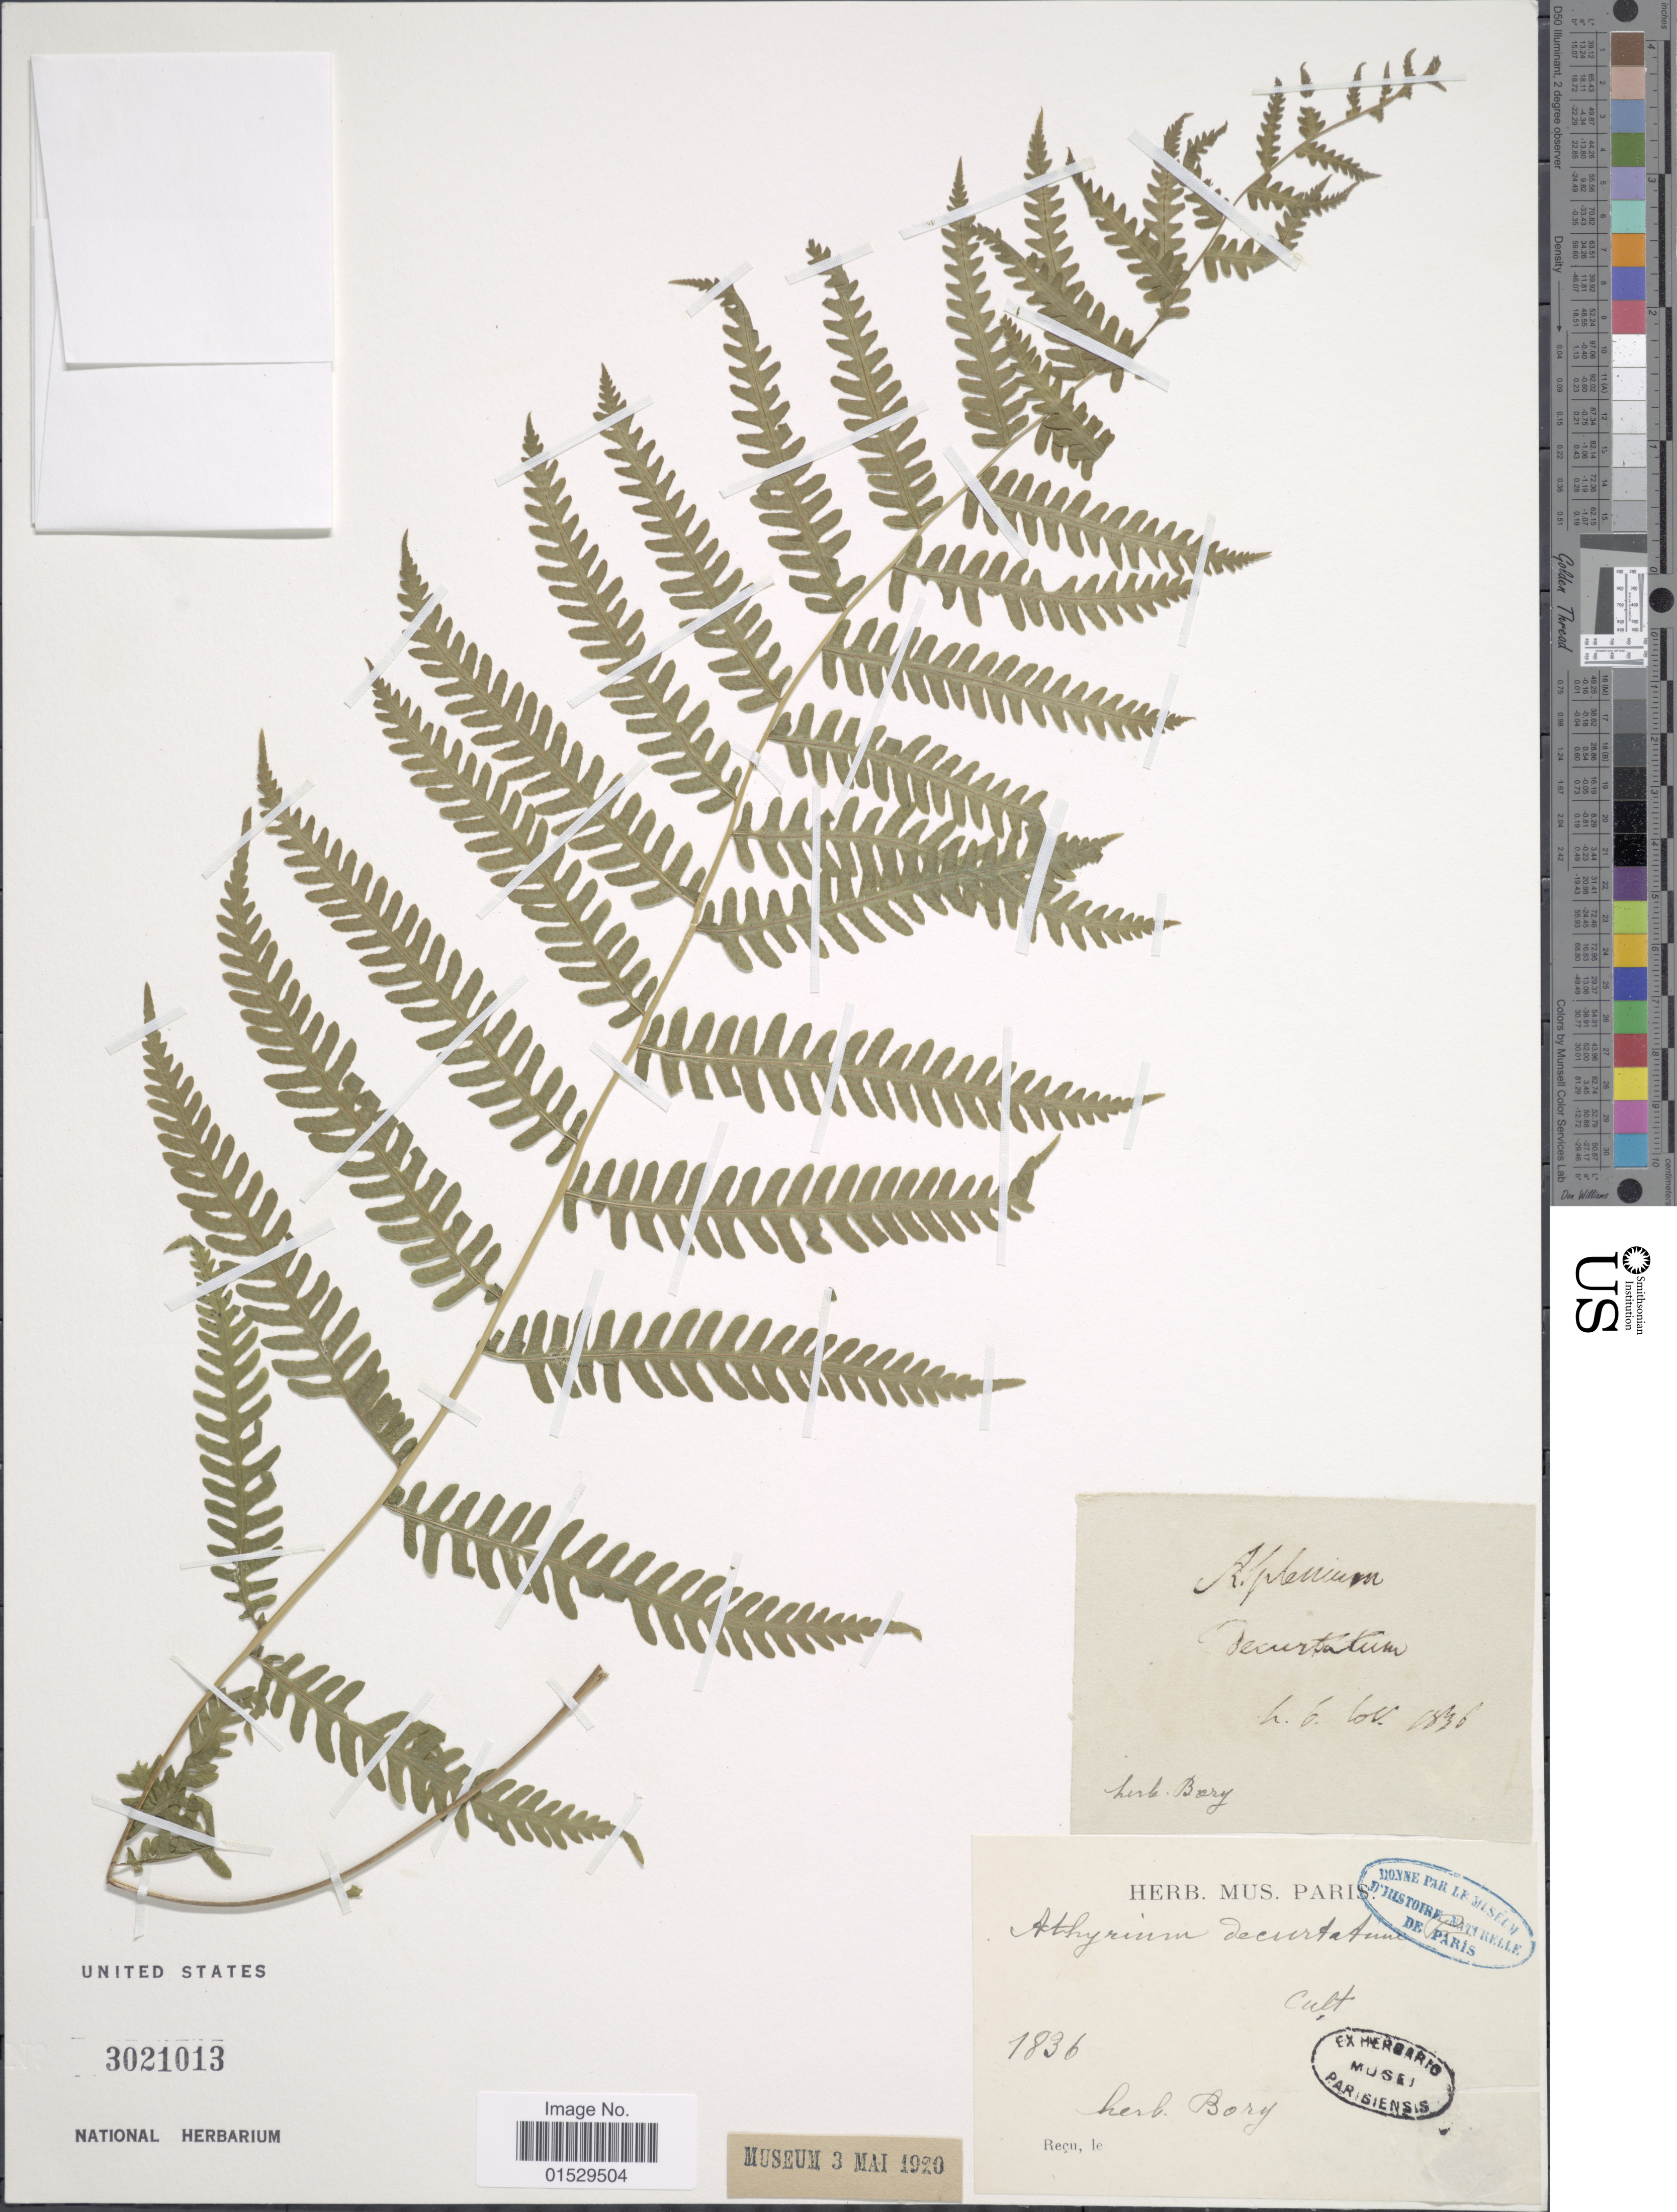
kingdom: Plantae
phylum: Tracheophyta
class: Polypodiopsida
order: Polypodiales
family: Athyriaceae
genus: Athyrium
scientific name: Athyrium decurtatum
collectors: Bory de St. Vincent, J. (herbarium)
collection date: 1836-11-06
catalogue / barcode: US 3021013